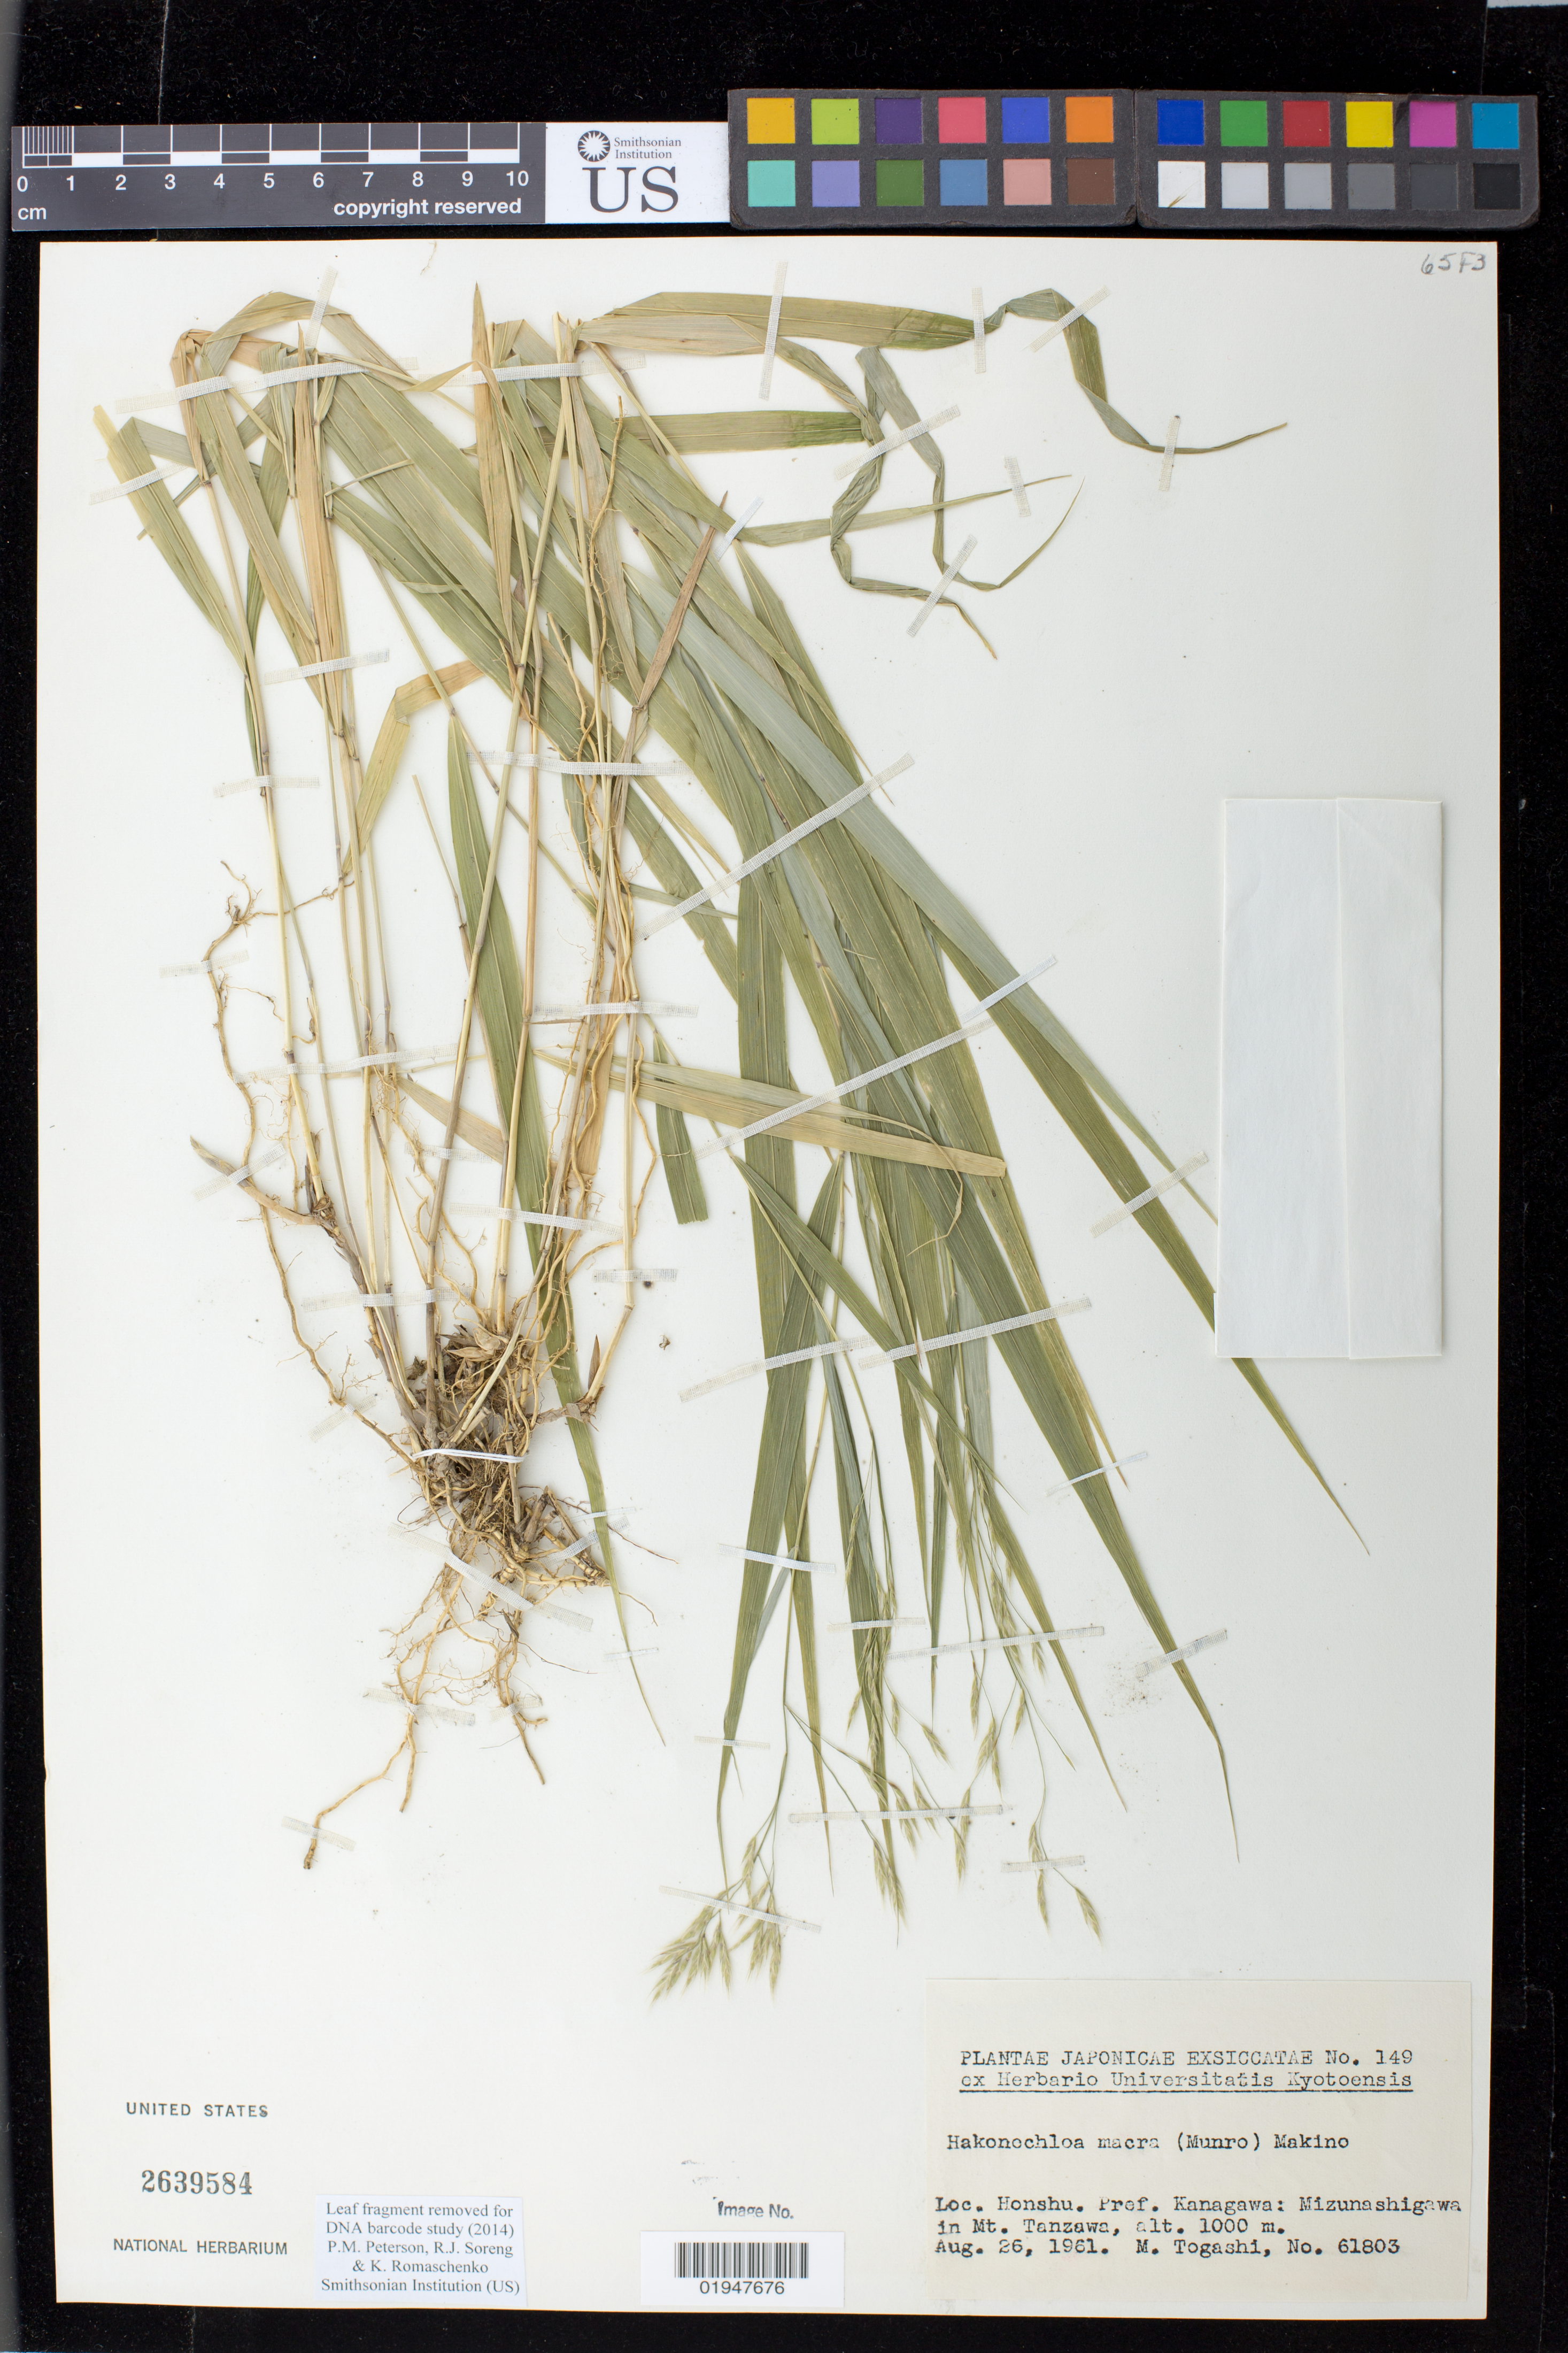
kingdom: Plantae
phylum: Tracheophyta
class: Liliopsida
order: Poales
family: Poaceae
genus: Hackelochloa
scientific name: Hackelochloa macra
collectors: M. Togashi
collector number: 61803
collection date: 1961-08-26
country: Japan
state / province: Kanagawa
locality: Loc. Honshu, Pref. Kanagawa: Mizunashigawa in Mt. Tanzawa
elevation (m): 1000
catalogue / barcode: US 2639584